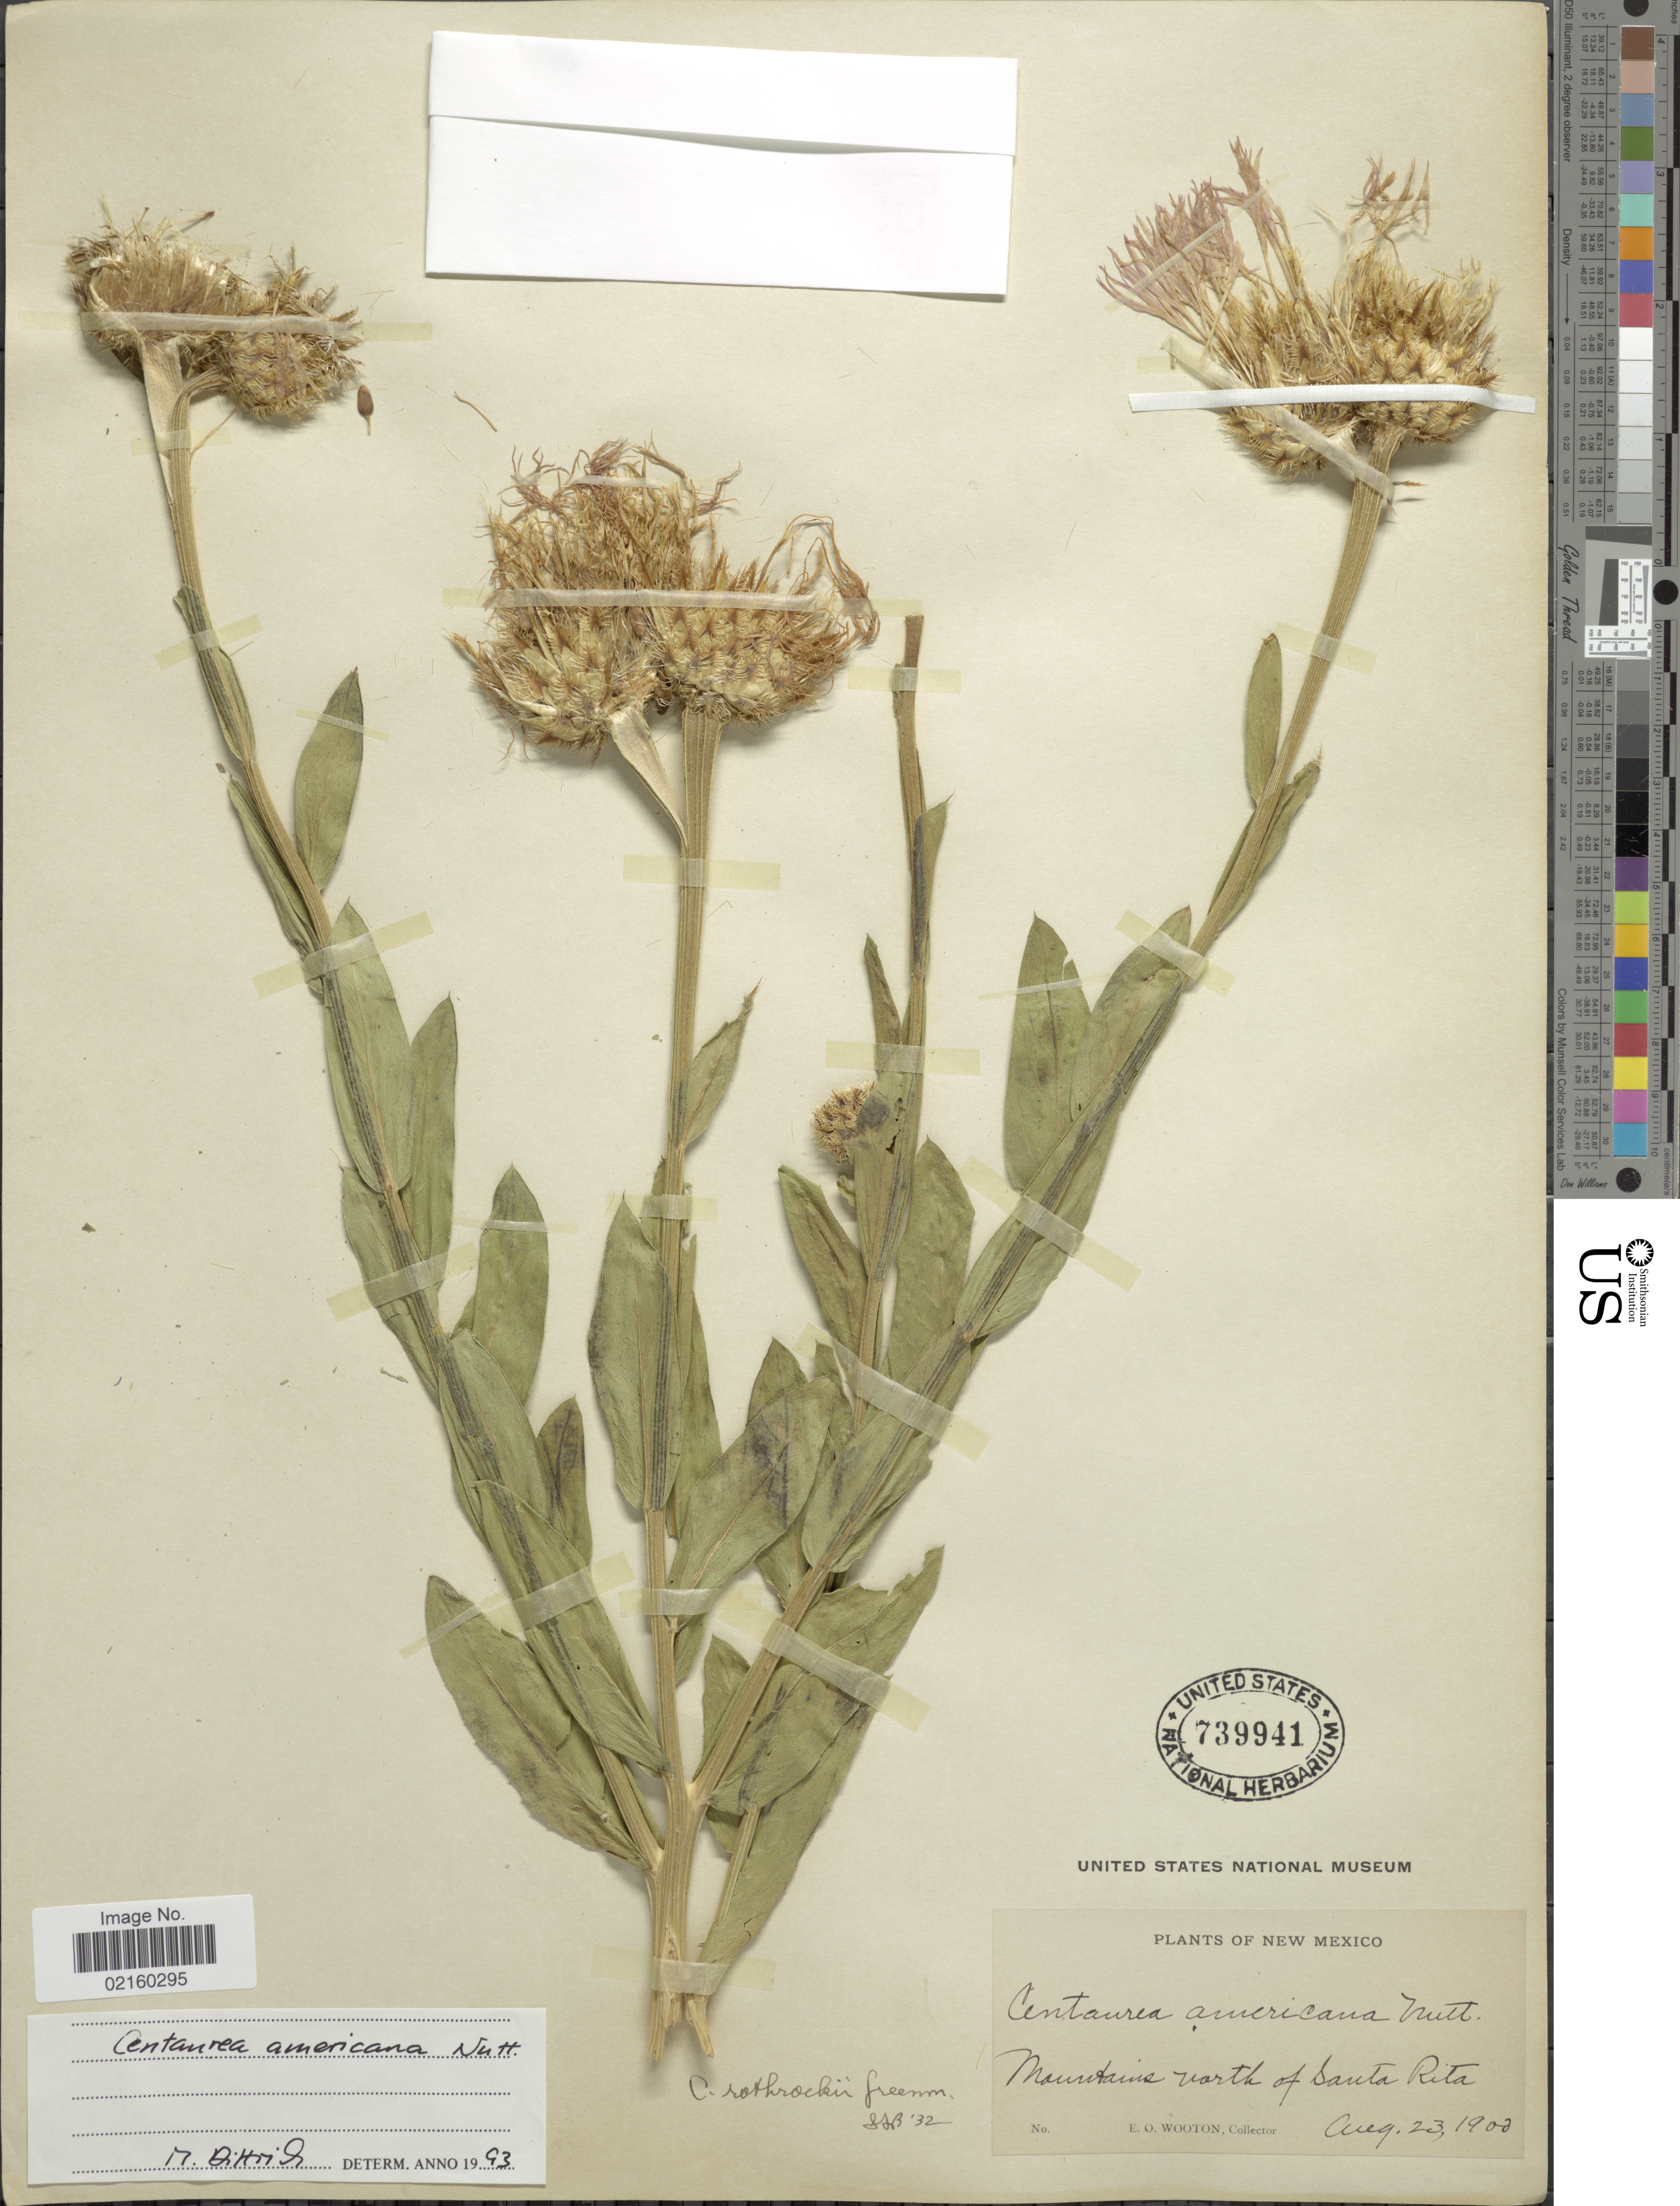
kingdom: Plantae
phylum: Tracheophyta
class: Magnoliopsida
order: Asterales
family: Asteraceae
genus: Plectocephalus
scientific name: Plectocephalus americanus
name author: (Nutt.) D. Don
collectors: E. O. Wooton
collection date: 1900-08-23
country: United States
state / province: New Mexico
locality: Mountains north of Santa Rita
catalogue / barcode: US 739941